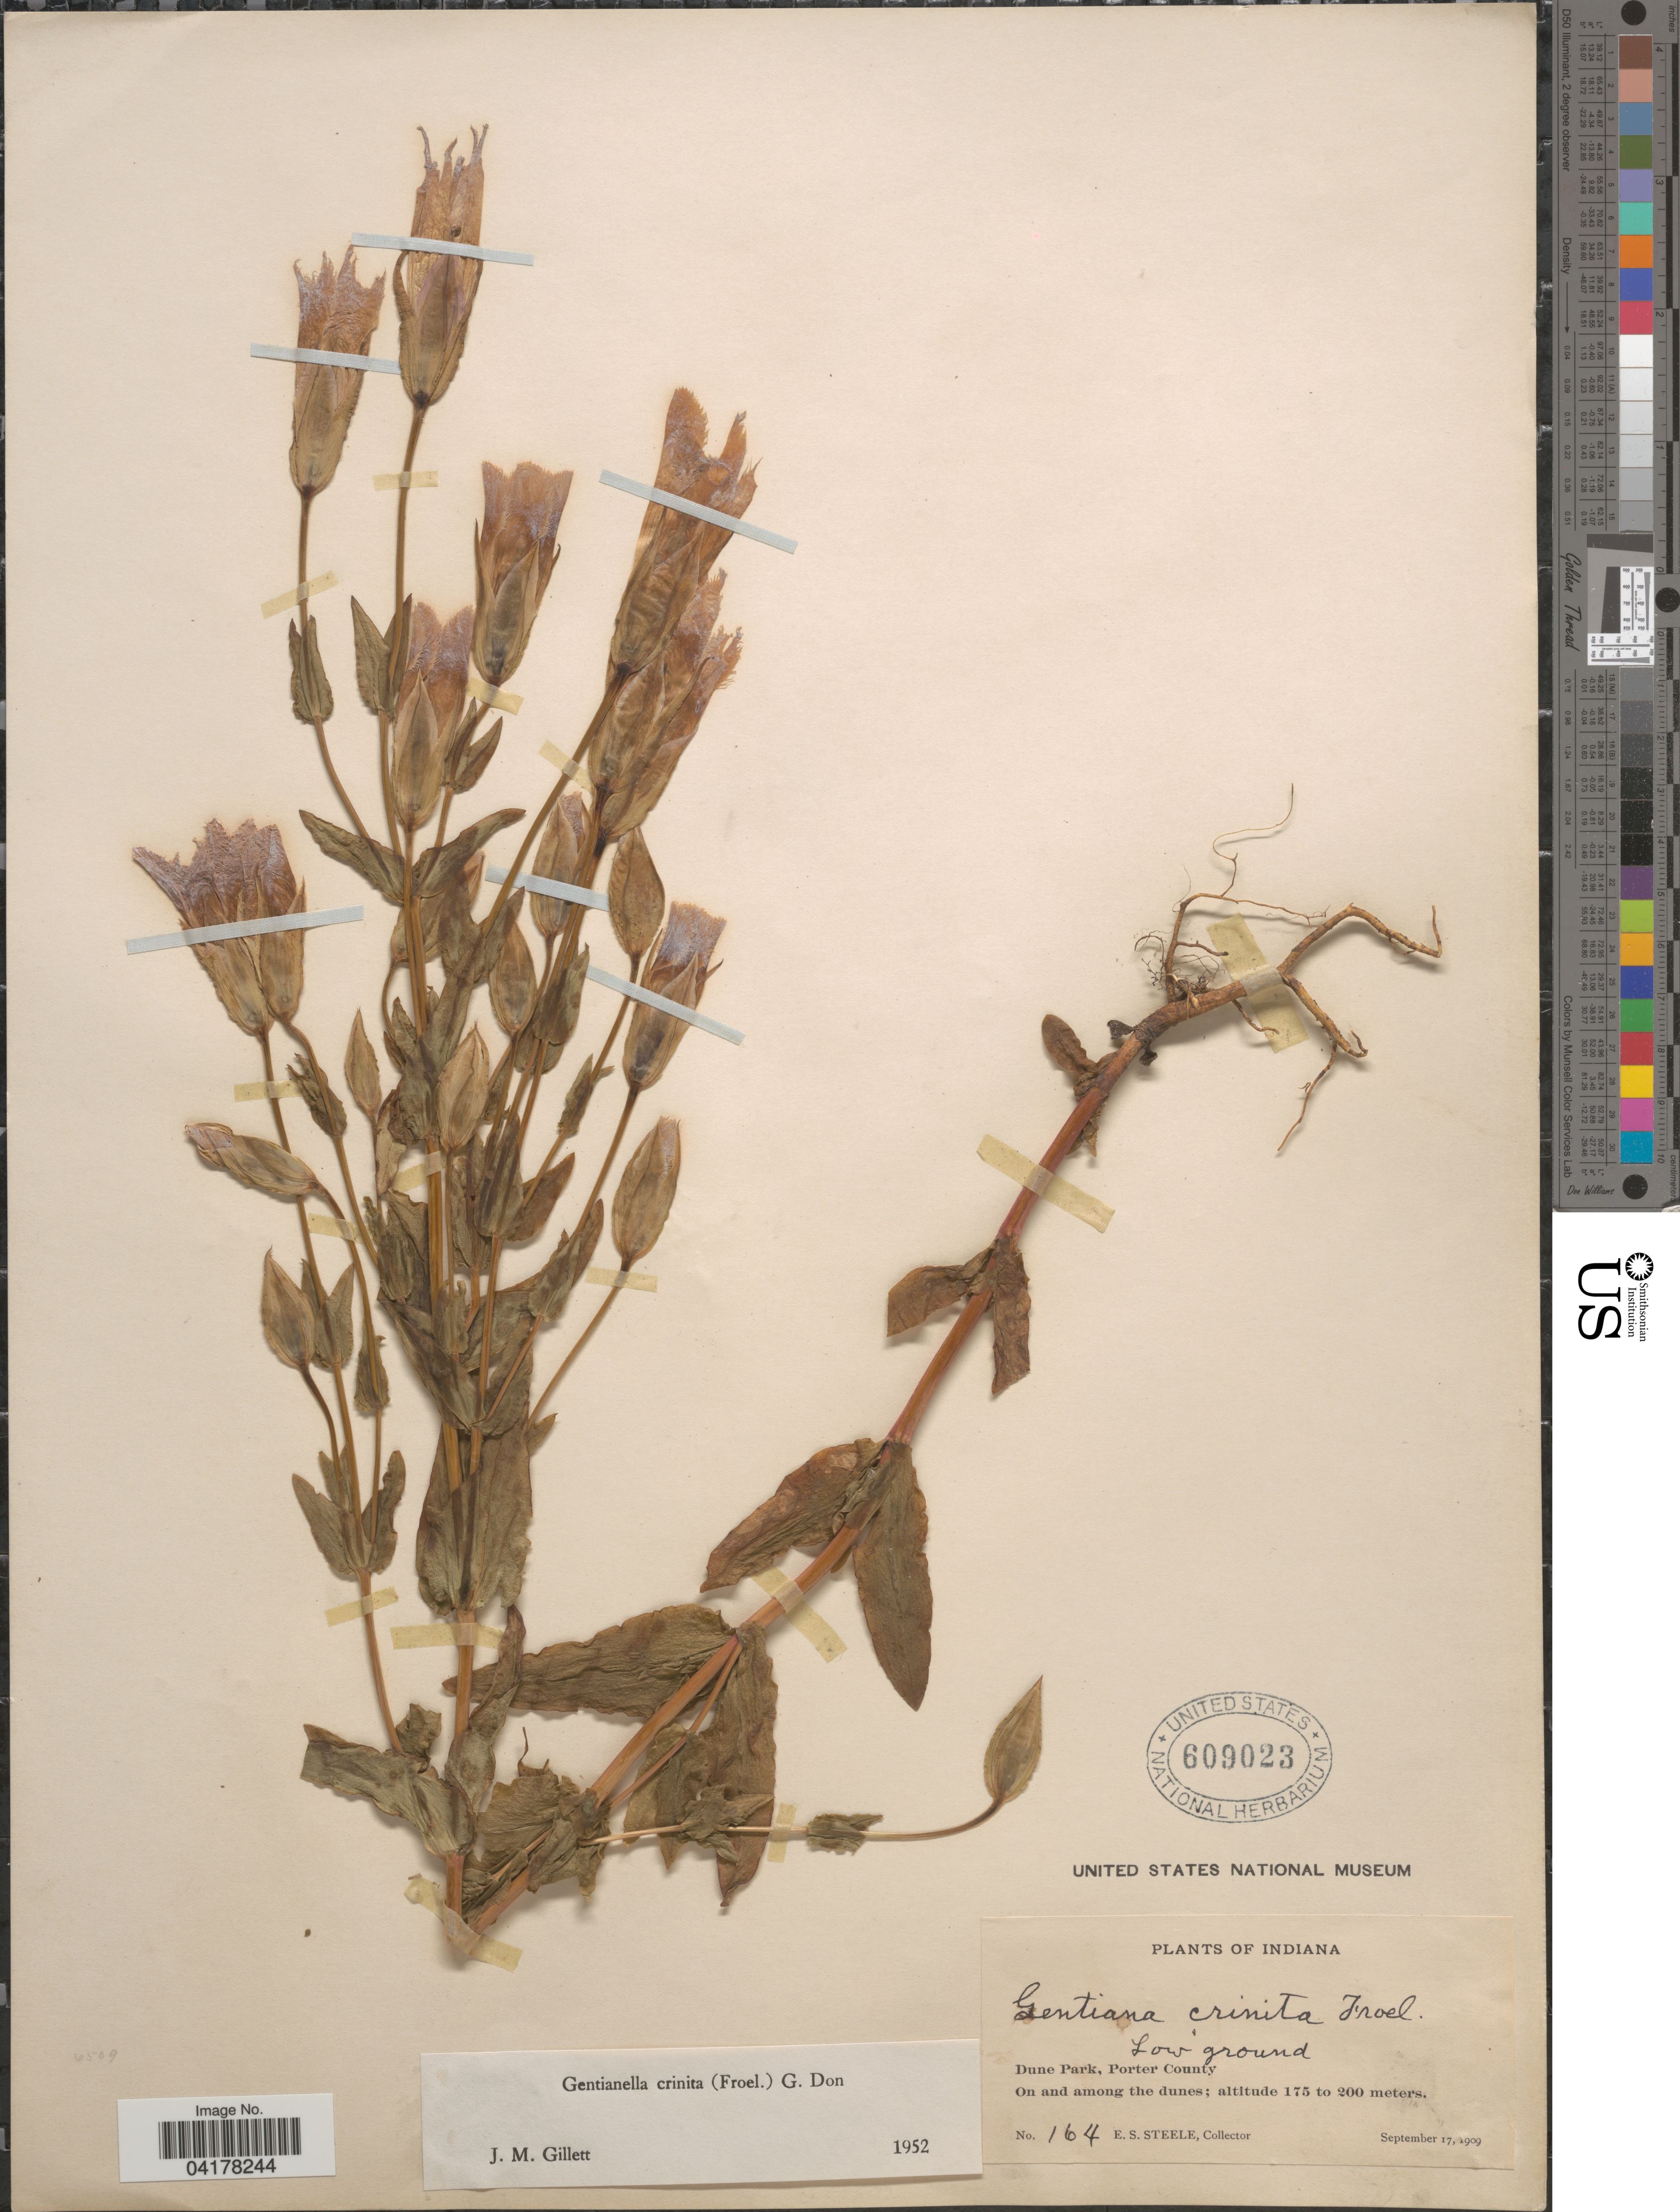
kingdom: Plantae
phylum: Tracheophyta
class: Magnoliopsida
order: Gentianales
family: Gentianaceae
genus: Gentianella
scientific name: Gentianella crinita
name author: (Froel.) G. Don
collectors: E. Steele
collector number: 164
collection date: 1909-09-17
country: United States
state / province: Indiana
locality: Dune Park, Porter County.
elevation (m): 175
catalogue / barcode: US 609023